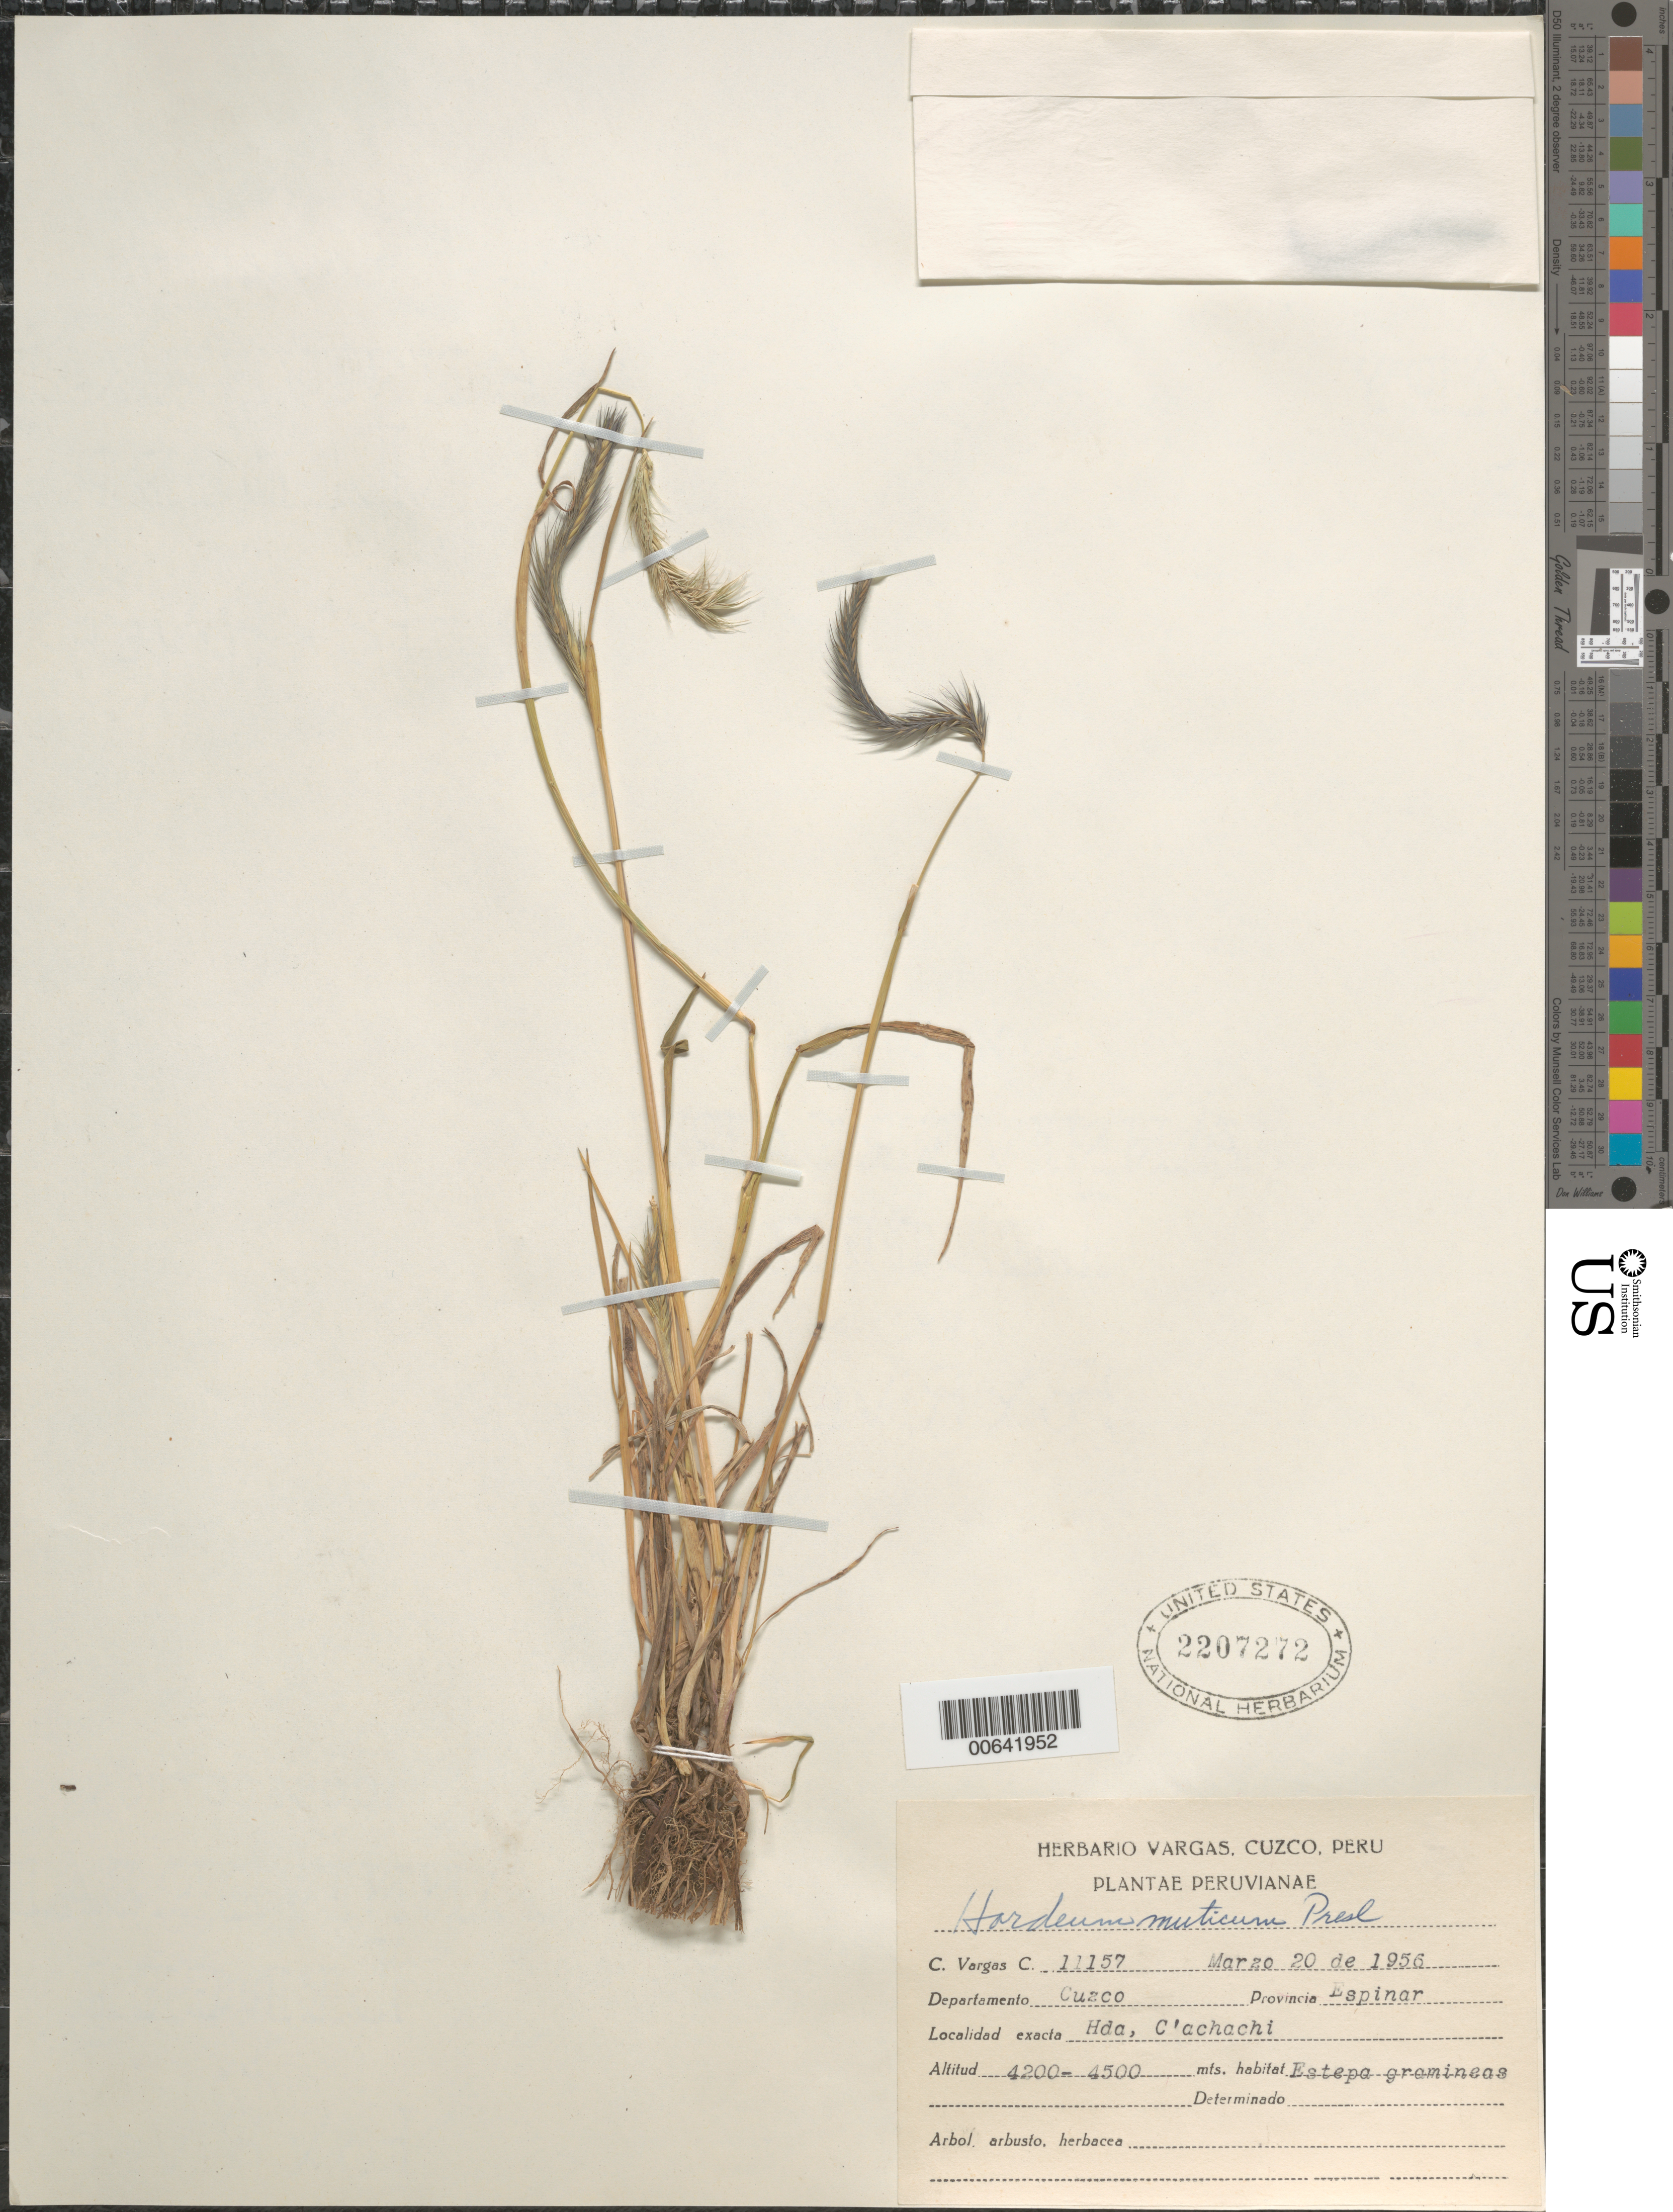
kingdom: Plantae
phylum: Tracheophyta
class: Liliopsida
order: Poales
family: Poaceae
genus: Hordeum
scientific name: Hordeum muticum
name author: J. Presl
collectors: C. Vargas Calderón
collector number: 11157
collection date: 1956-03-20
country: Peru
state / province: Cusco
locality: Departamento Cuzco. Provincia Espinar. Hda, C'achachi.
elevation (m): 4200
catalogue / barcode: US 2207272